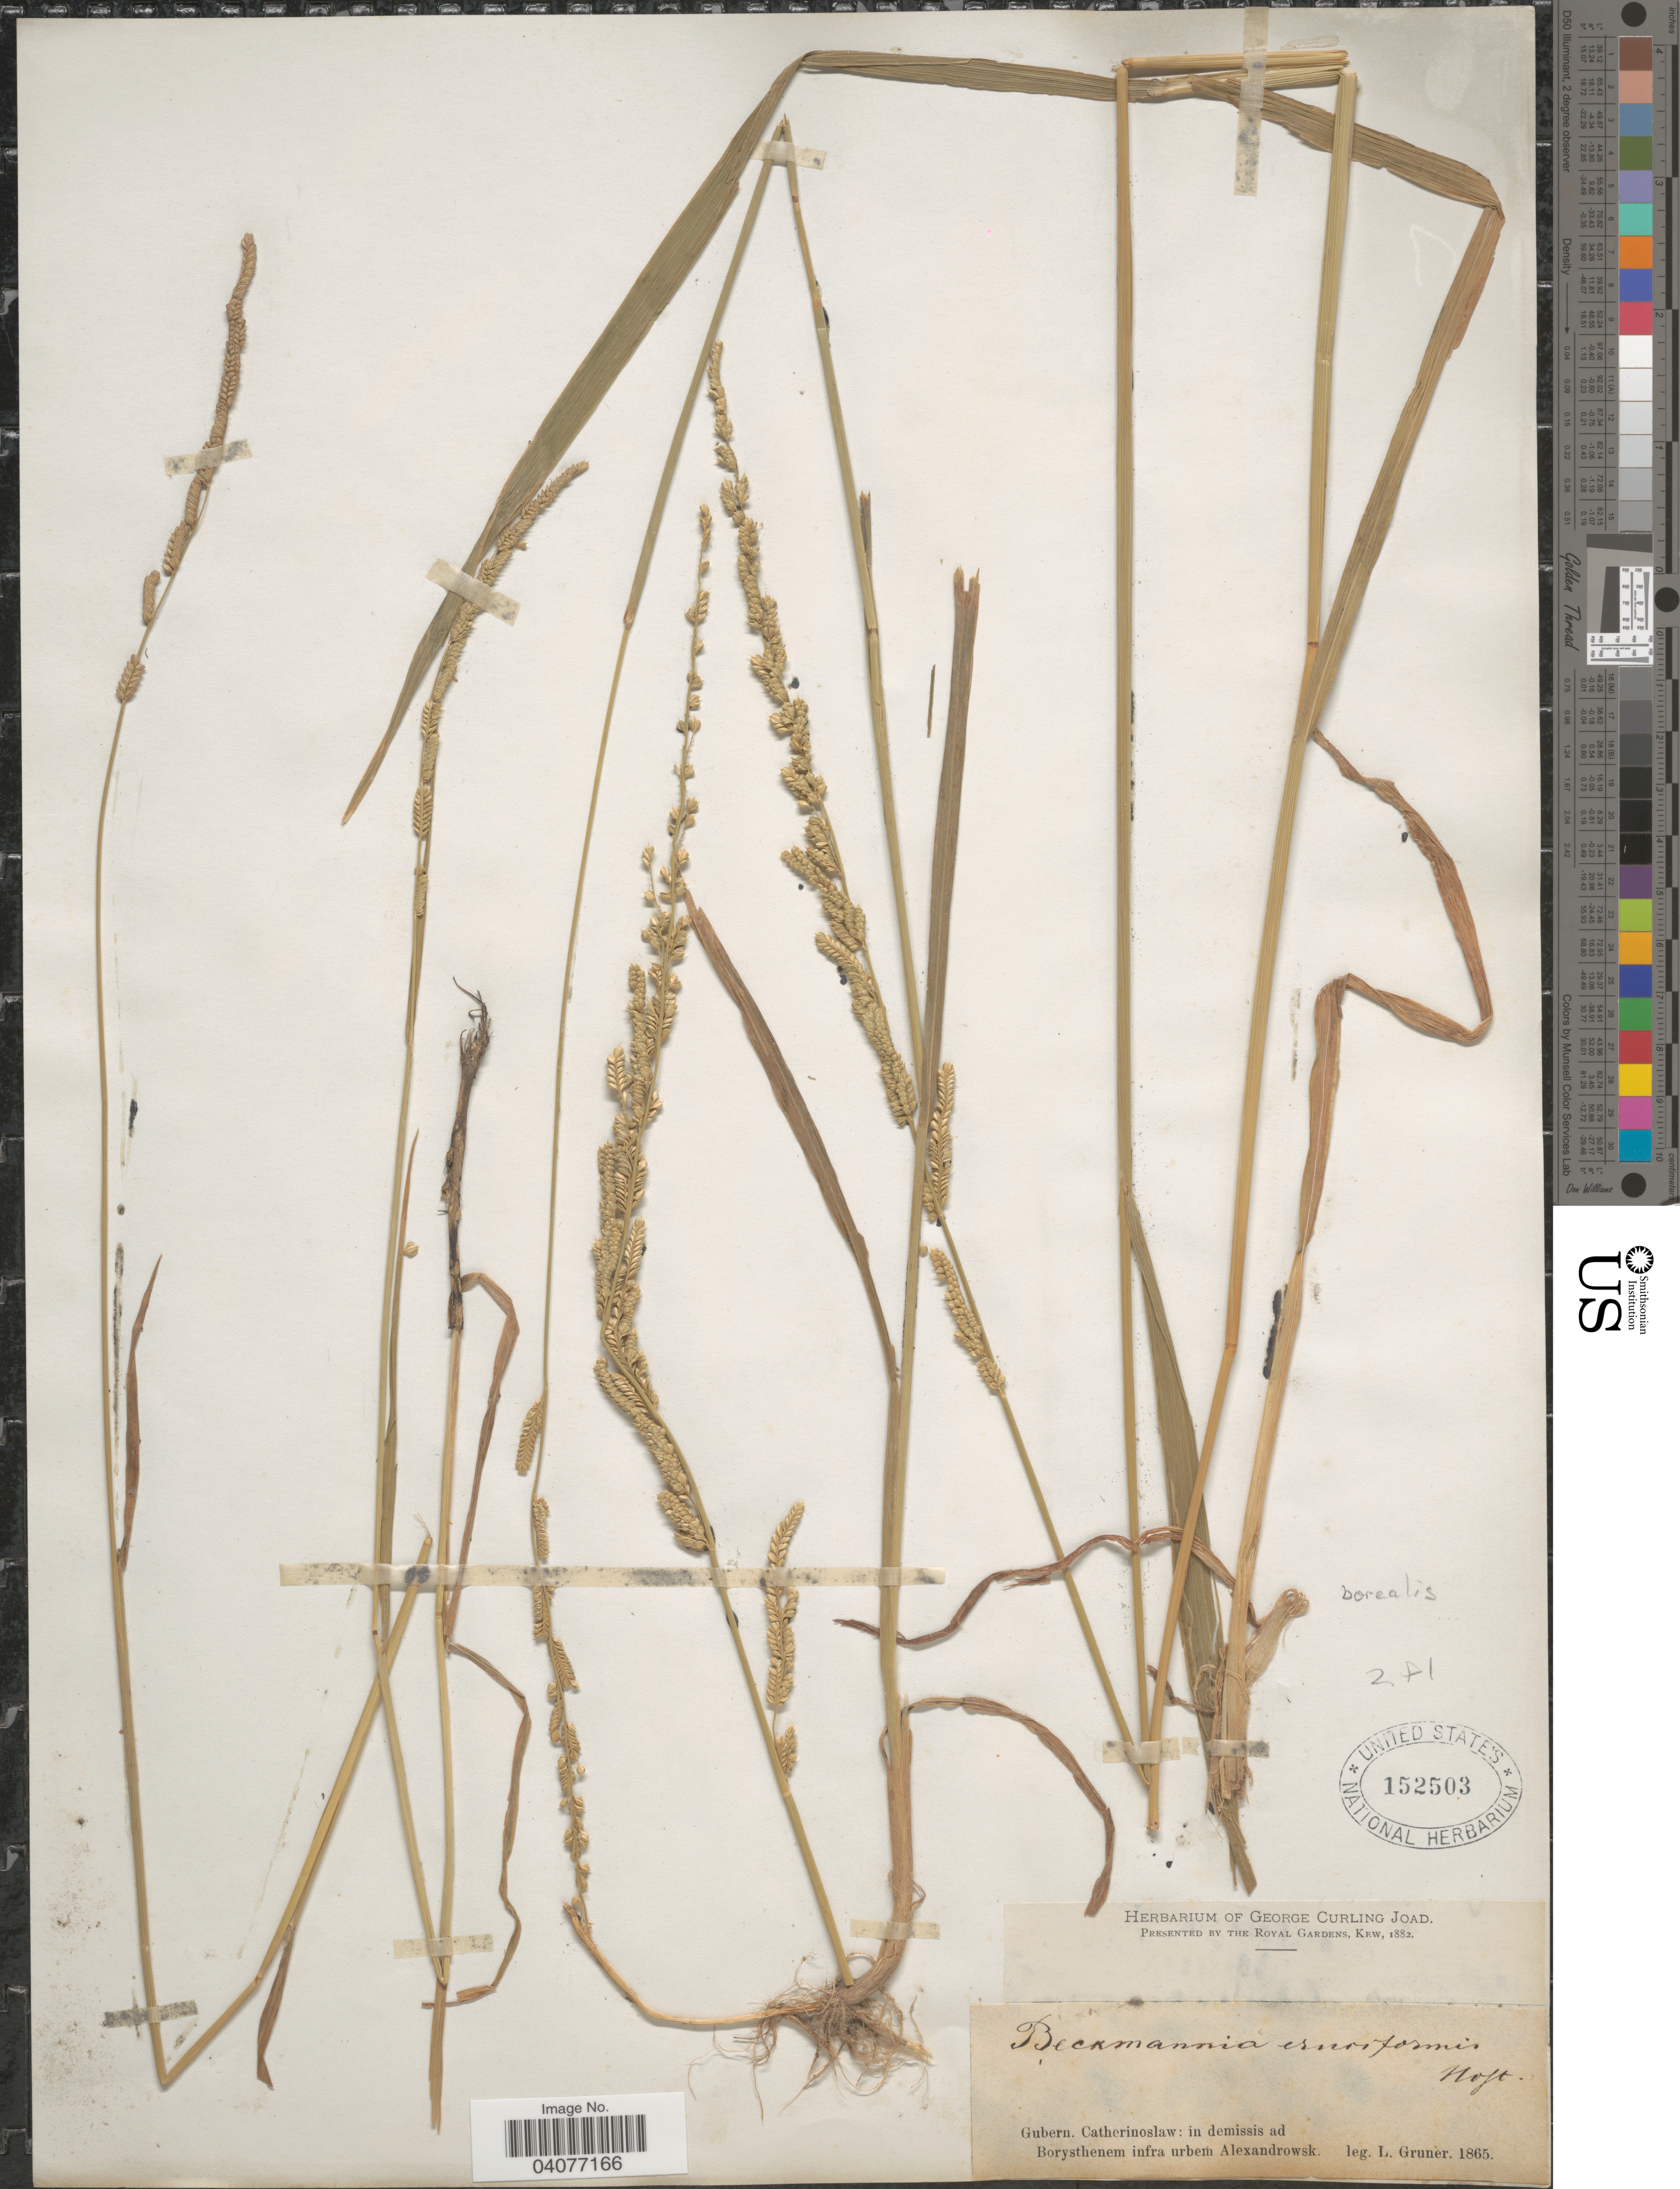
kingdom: Plantae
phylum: Tracheophyta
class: Liliopsida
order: Poales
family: Poaceae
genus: Beckmannia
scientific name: Beckmannia eruciformis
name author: (L.) Host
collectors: L. F. Gruner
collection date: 1865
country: Russian Federation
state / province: Perm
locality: Gubern. Catherinoslaw: in demissis ad Borysthenem infra urbem Alexandrowsk.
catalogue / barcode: US 152503